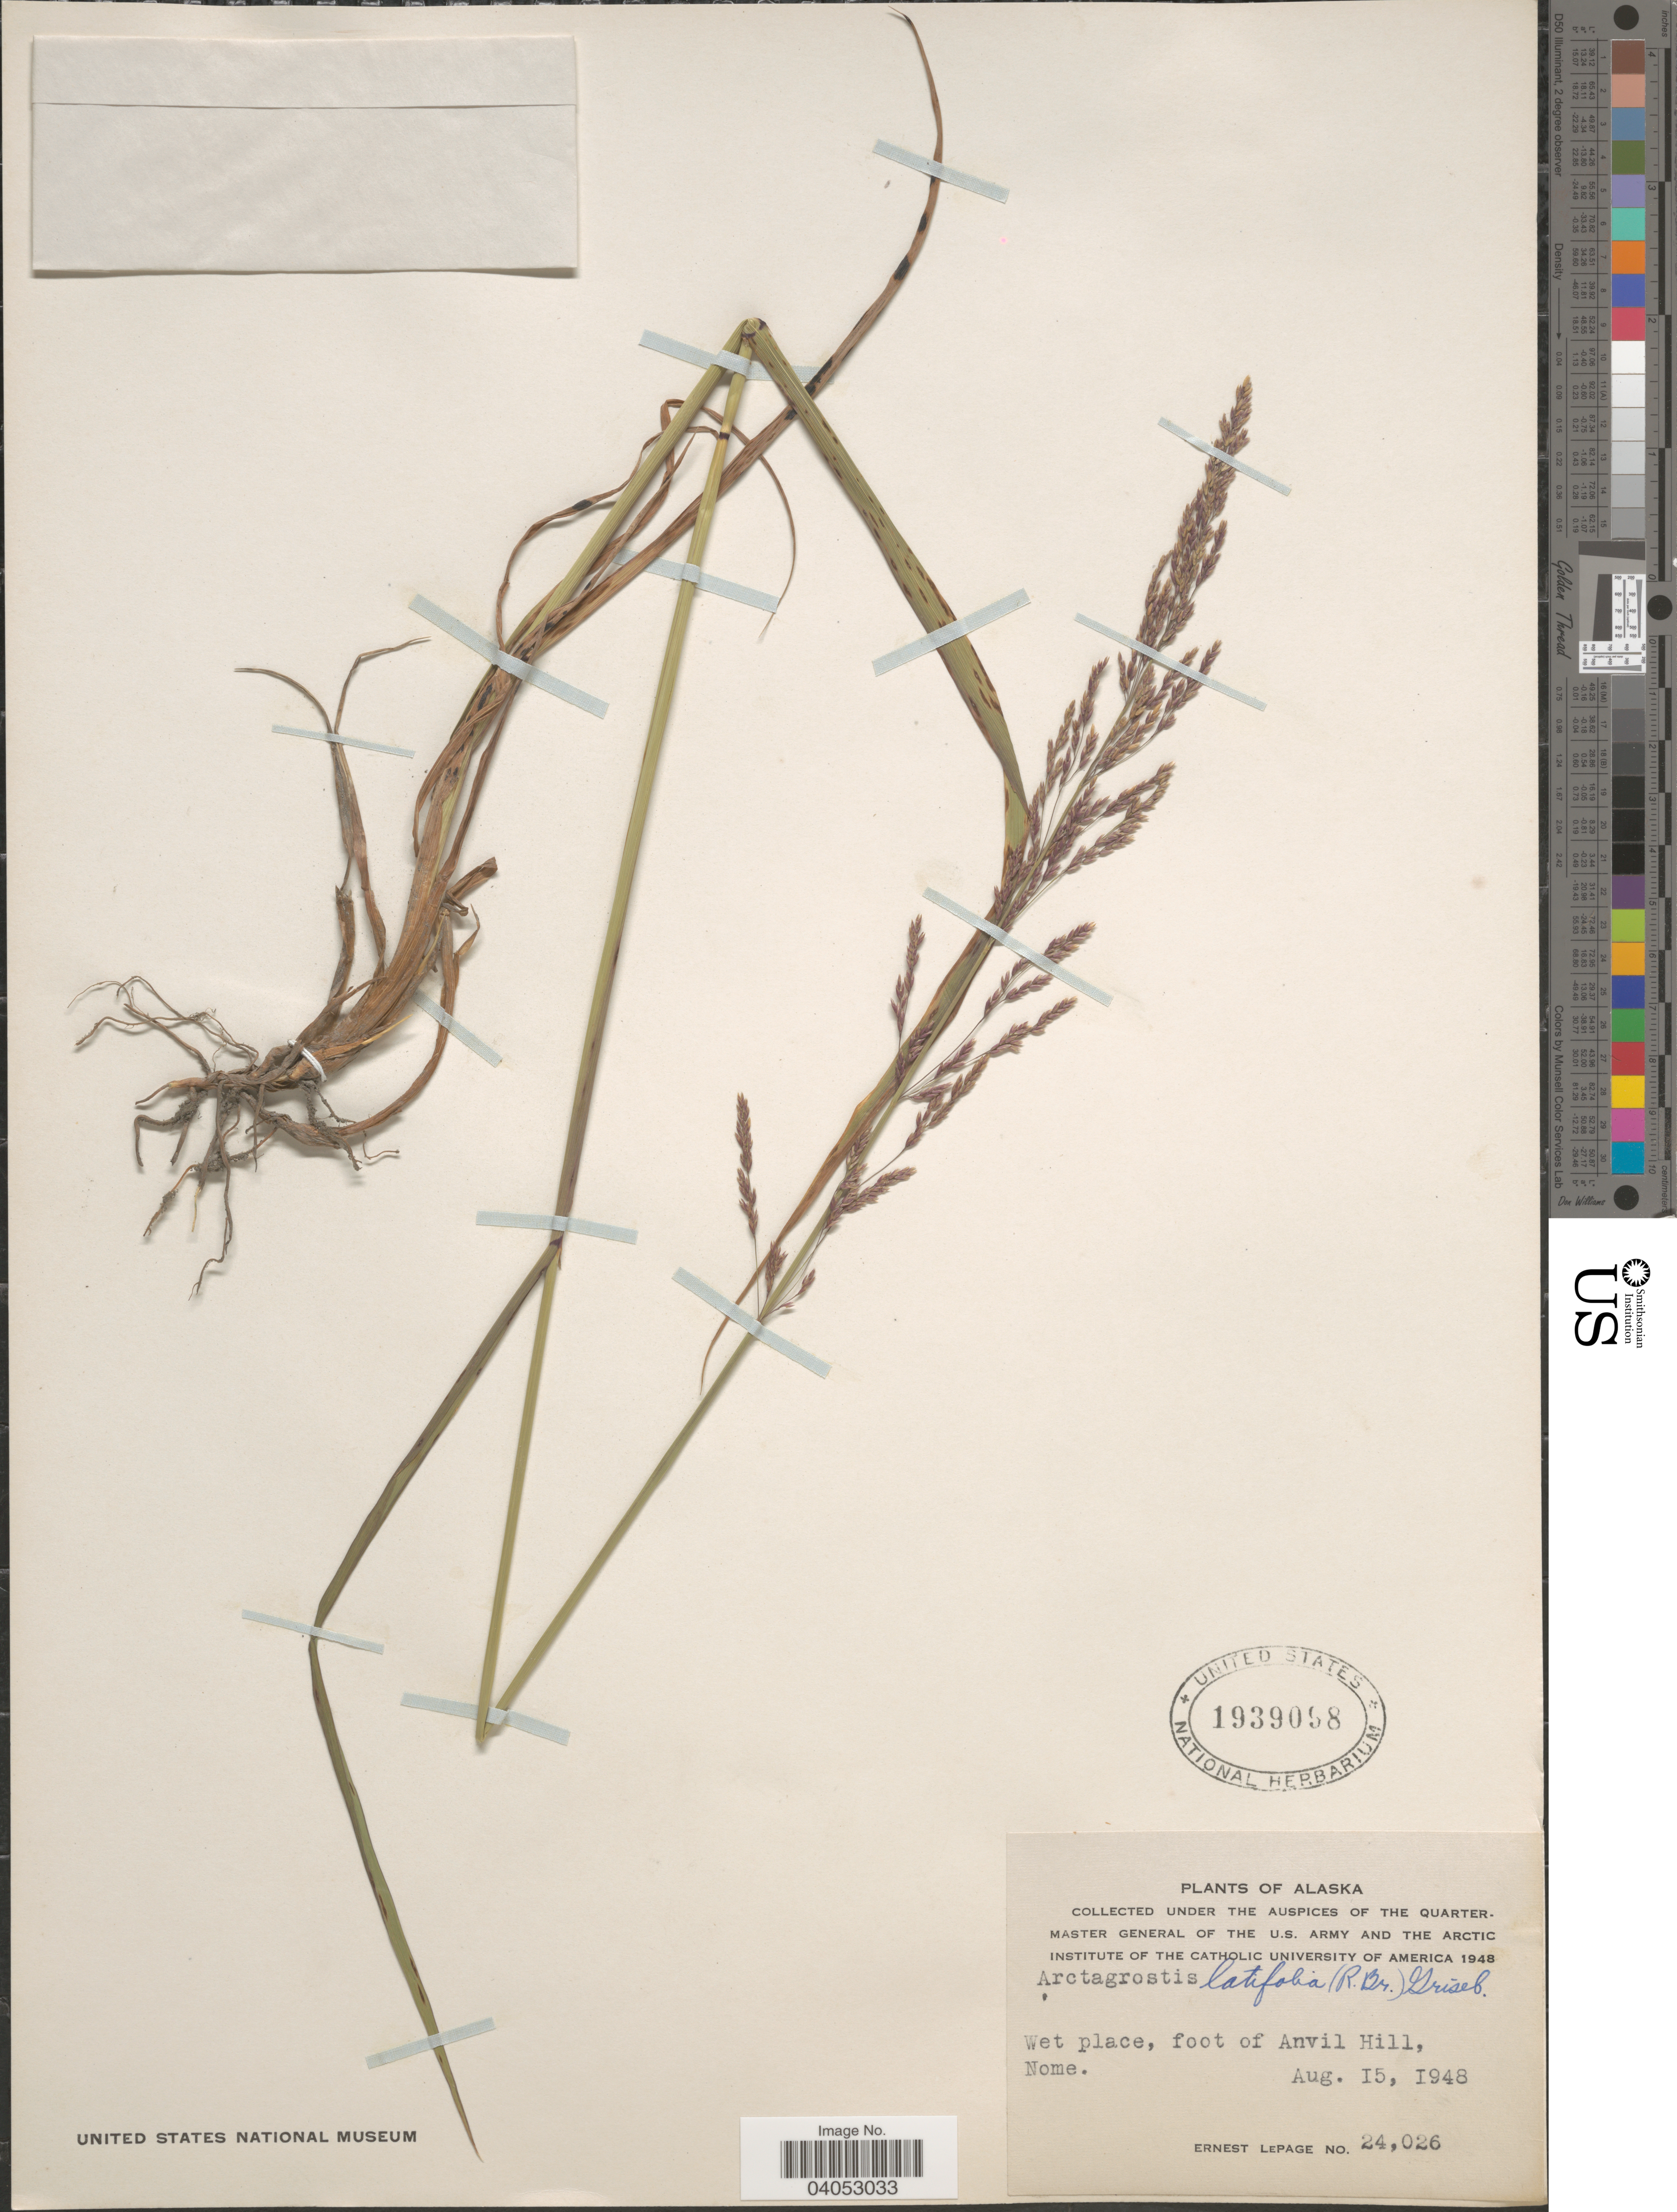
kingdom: Plantae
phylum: Tracheophyta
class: Liliopsida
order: Poales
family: Poaceae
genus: Arctagrostis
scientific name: Arctagrostis latifolia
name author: (R. Br.) Griseb.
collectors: E. Lepage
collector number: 24026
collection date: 1948-08-15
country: United States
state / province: Alaska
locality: Foot of Anvil Hill, Nome.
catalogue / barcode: US 1939098